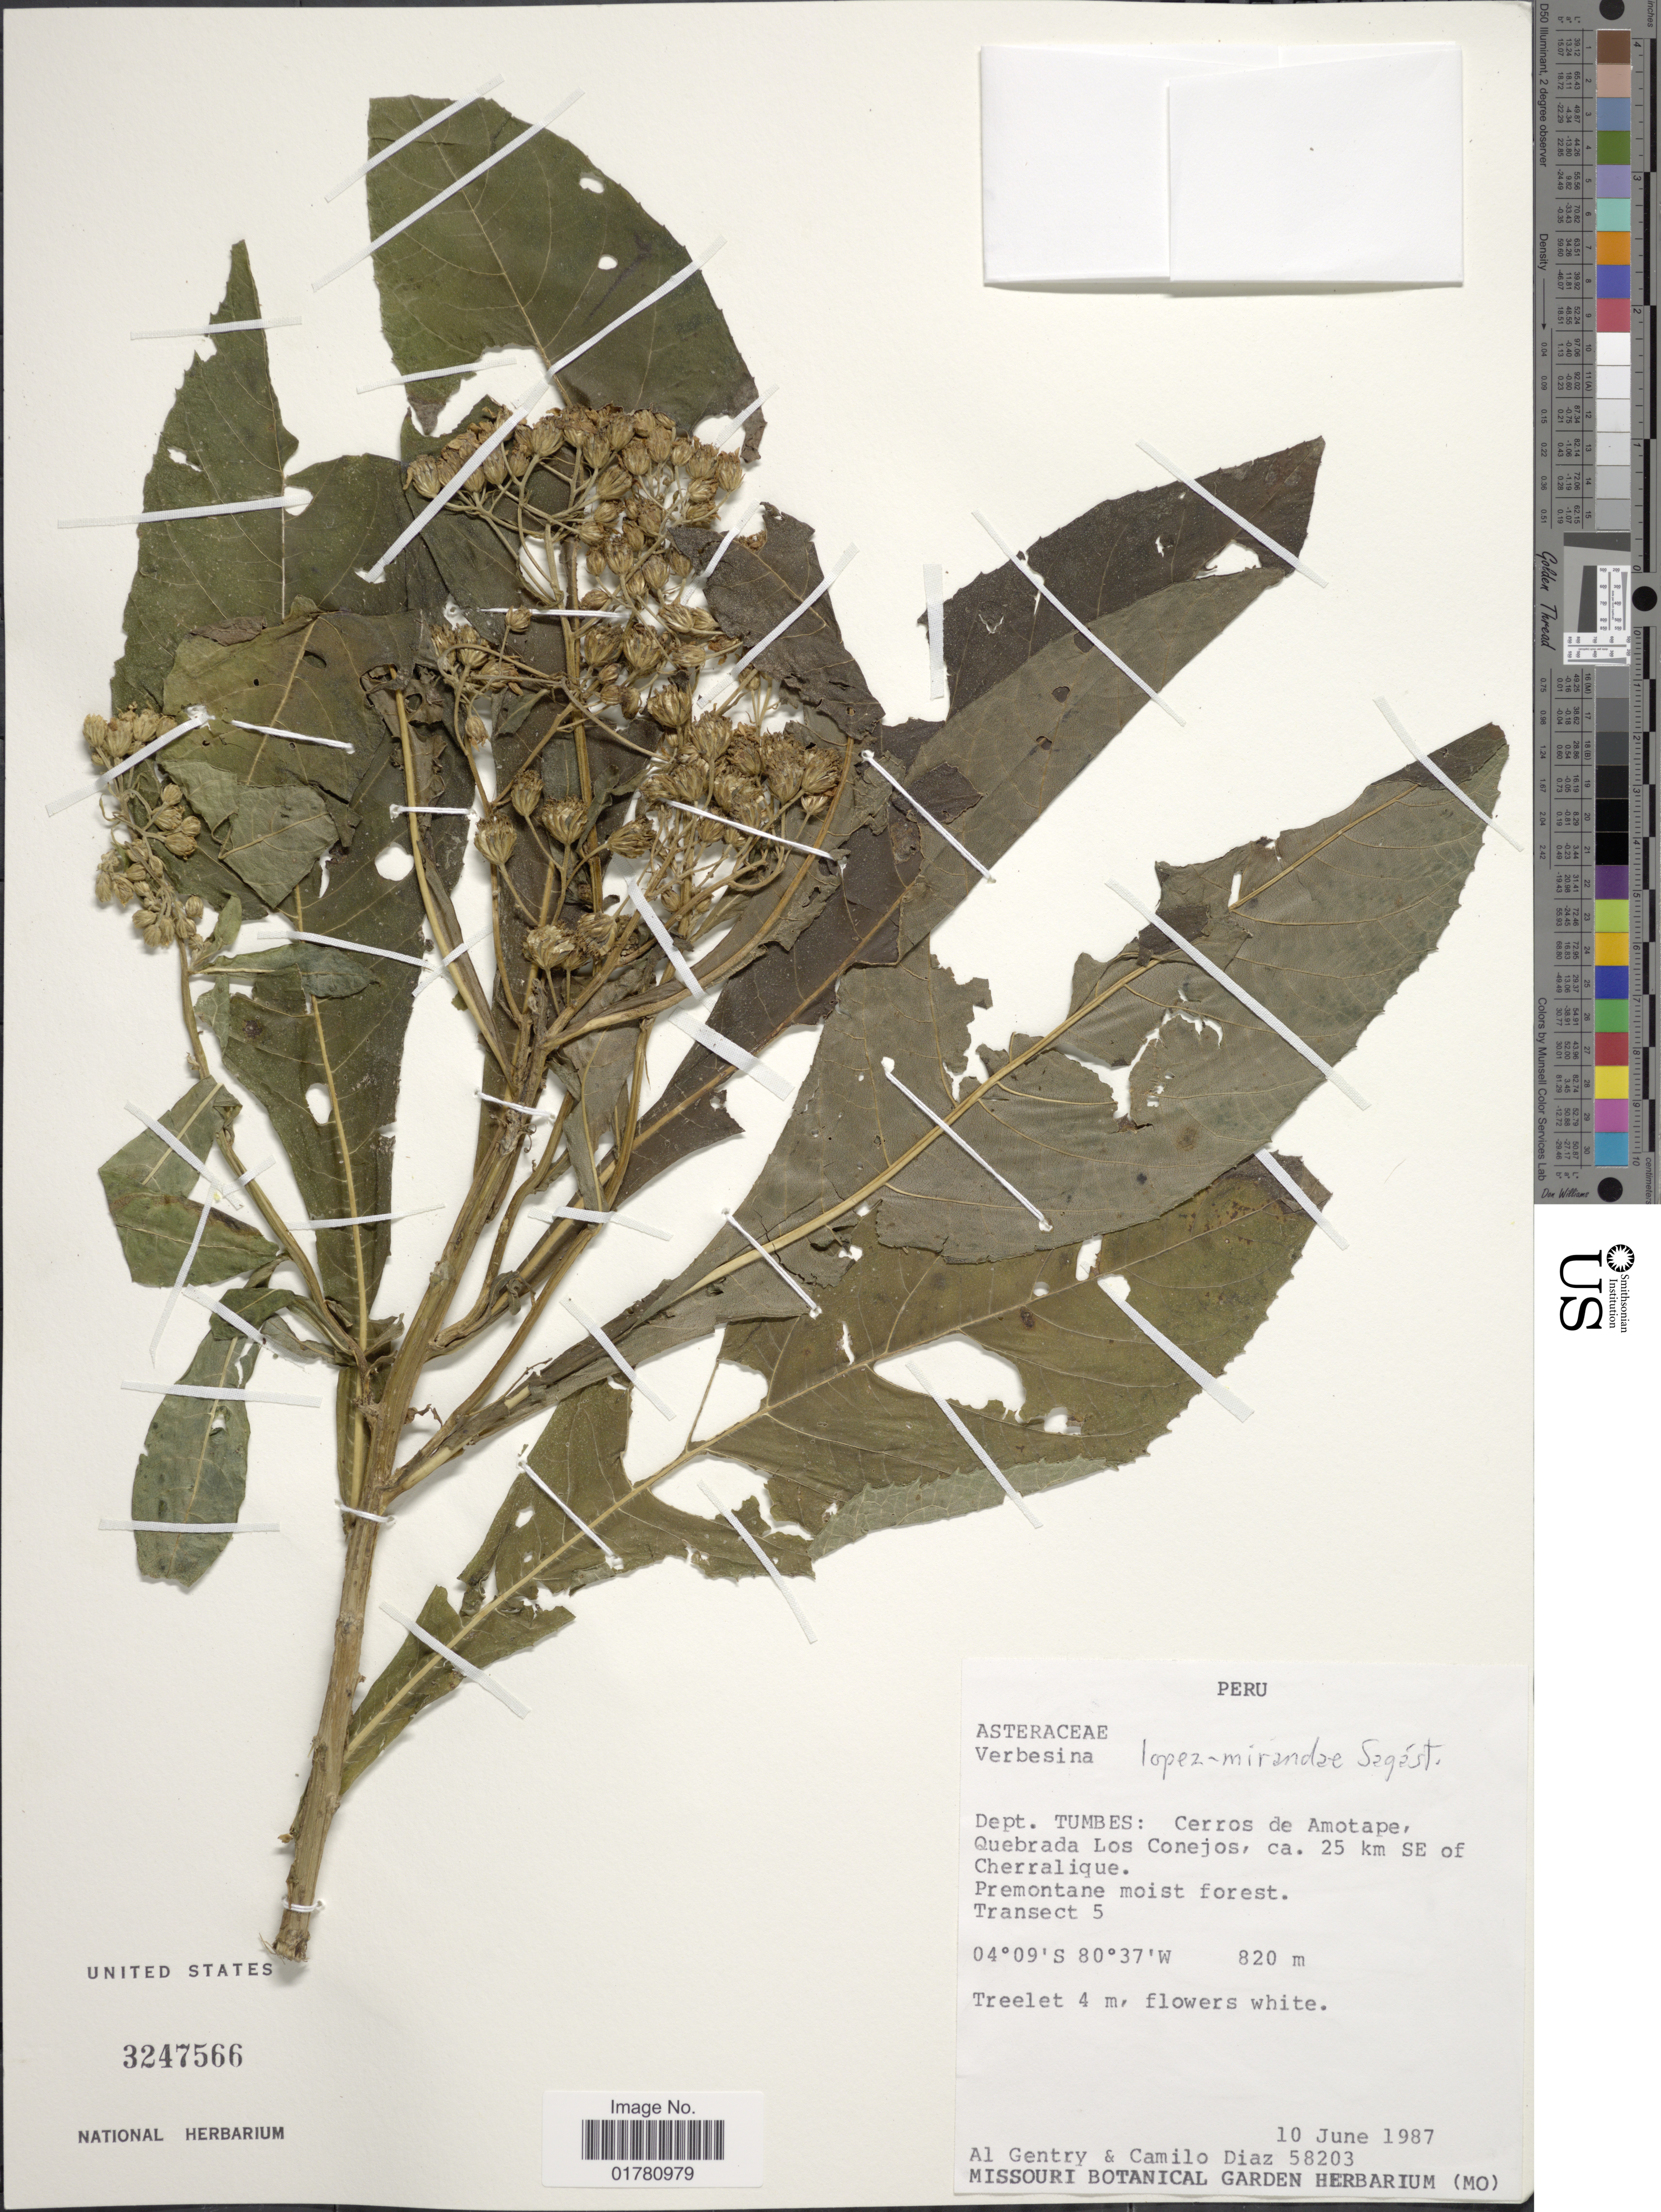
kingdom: Plantae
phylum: Tracheophyta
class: Magnoliopsida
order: Asterales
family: Asteraceae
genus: Verbesina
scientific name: Verbesina lopez-mirandae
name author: Sagást.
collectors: A. H. Gentry & C. Díaz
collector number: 58203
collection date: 1987-06-10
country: Peru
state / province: Tumbes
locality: Dept. Tumbes: Cerros de Amotape, Quebrada Los Conejos, ca 25 km SE of Cherralique. Premontane moist forest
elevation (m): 820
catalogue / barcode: US 3247566